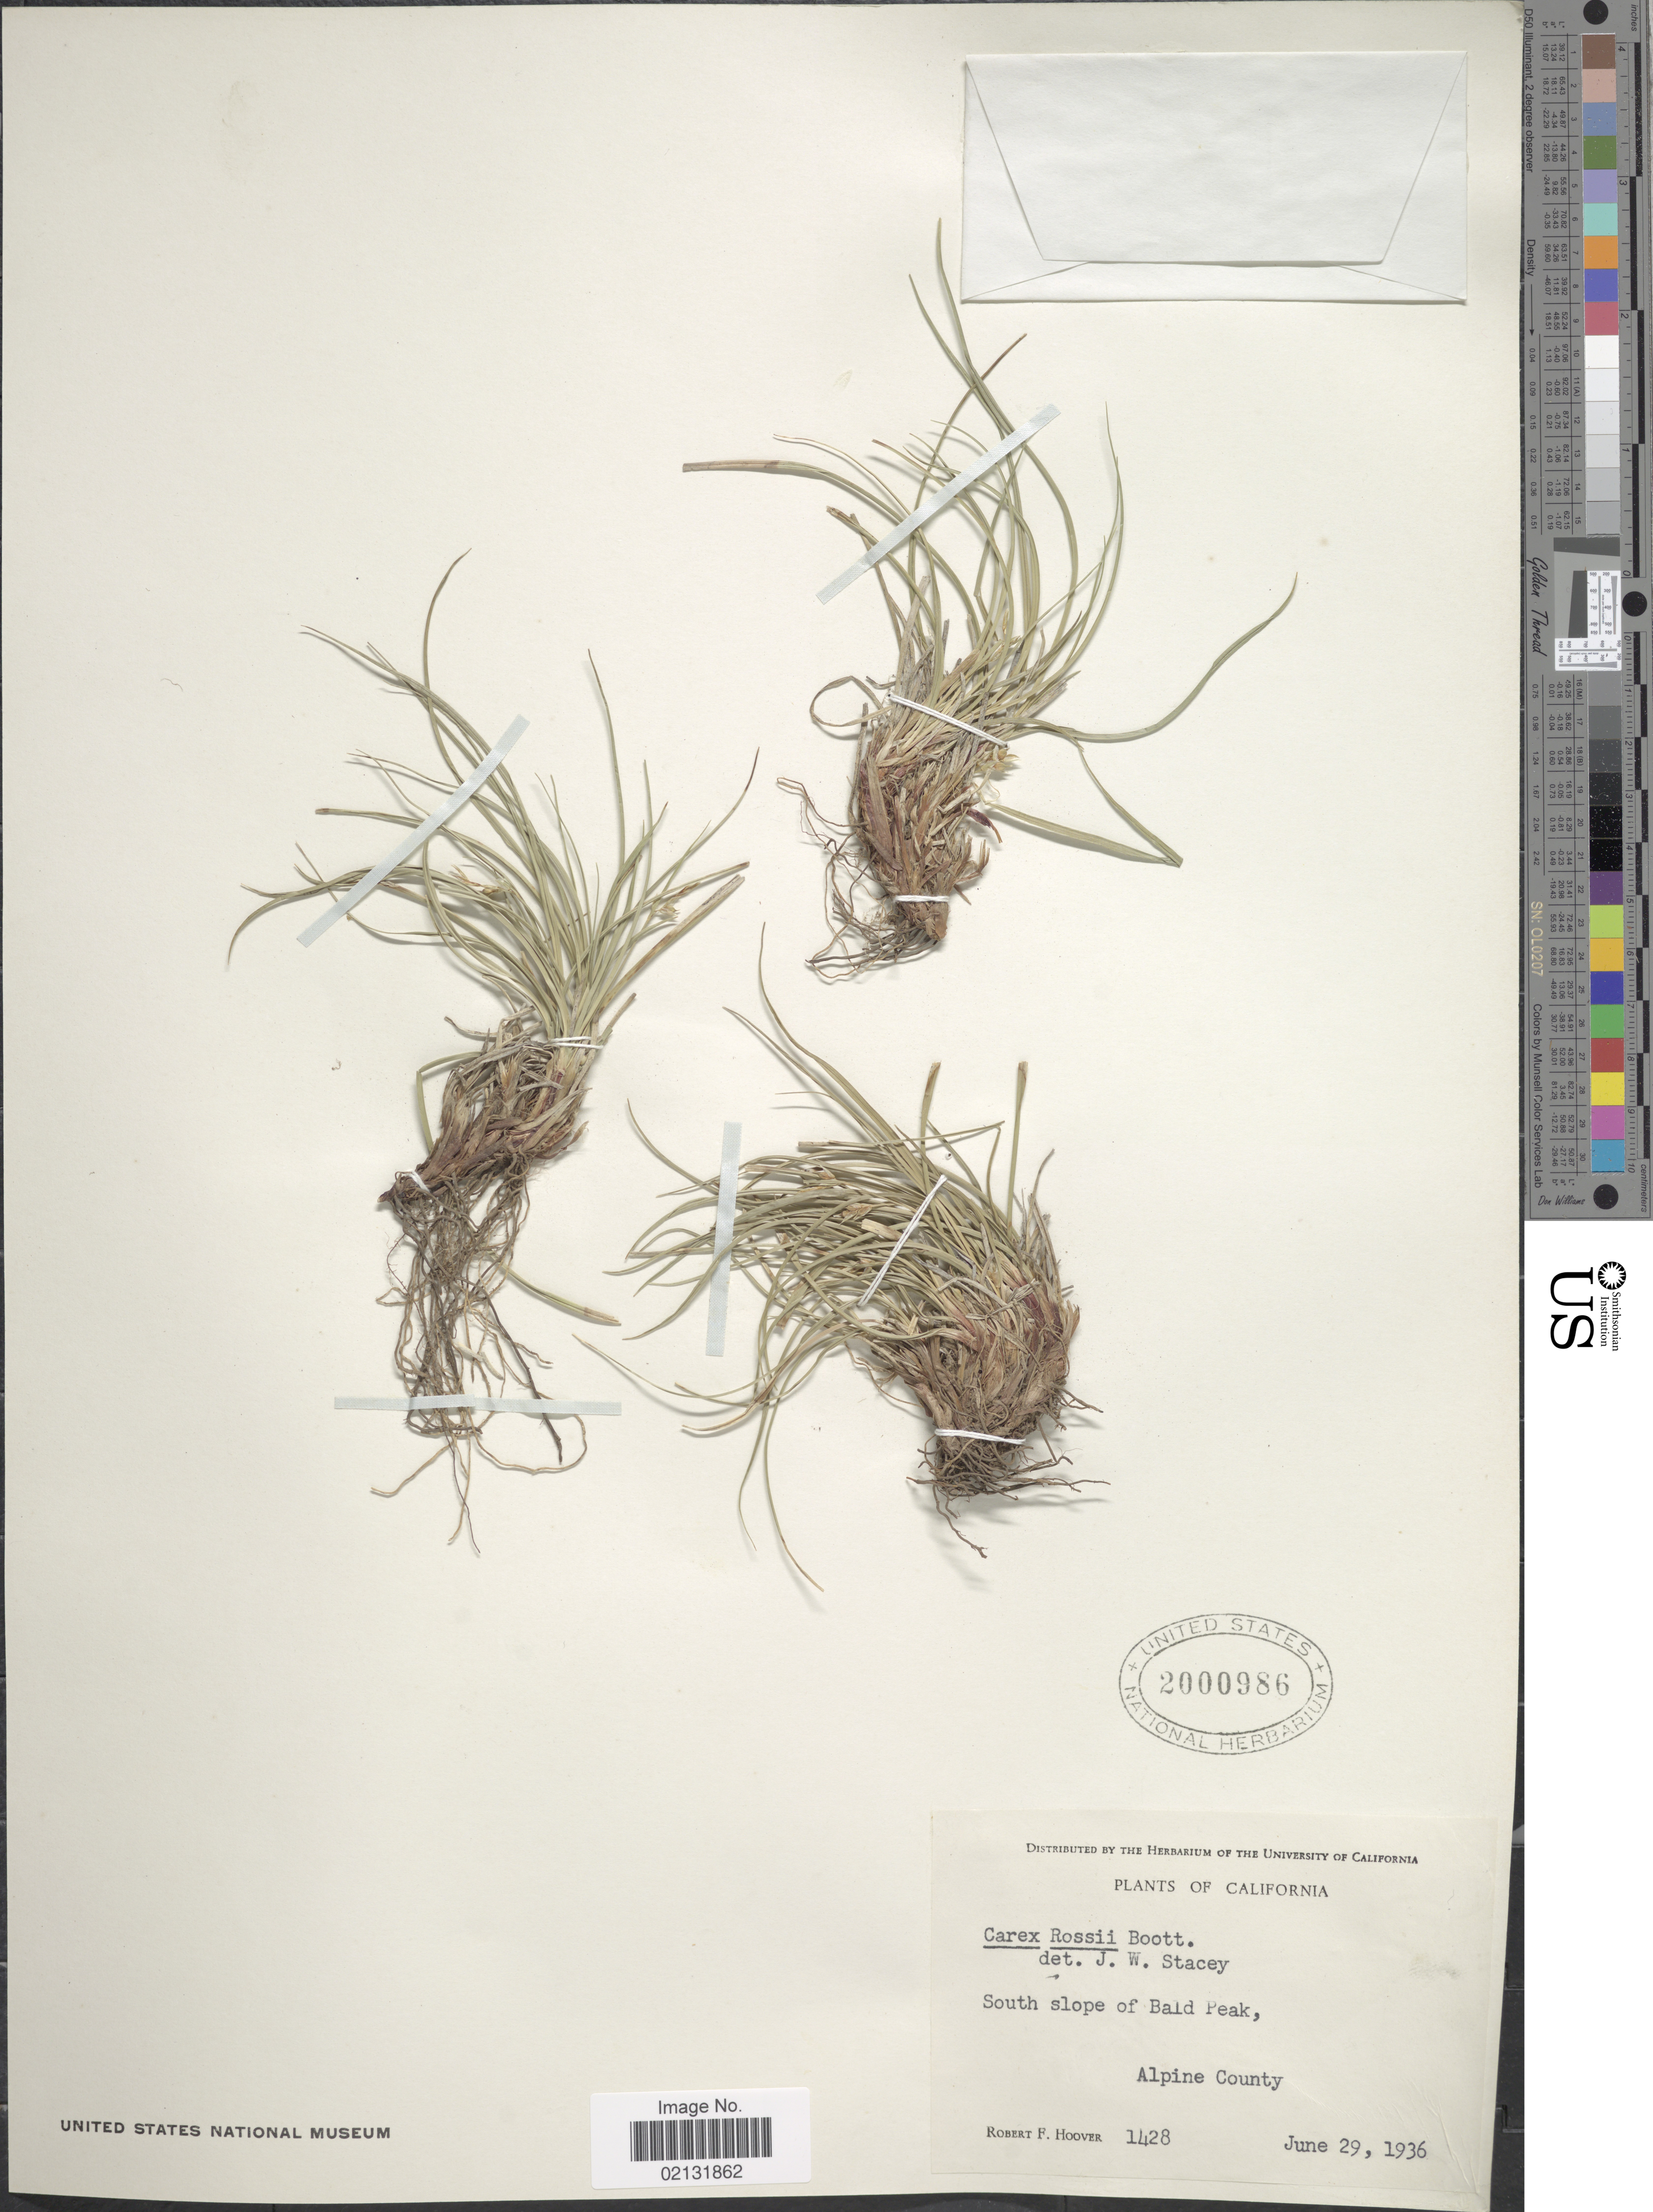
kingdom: Plantae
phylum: Tracheophyta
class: Liliopsida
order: Poales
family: Cyperaceae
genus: Carex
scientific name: Carex rossii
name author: Boott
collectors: R. F. Hoover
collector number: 1428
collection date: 1936-06-29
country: United States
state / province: California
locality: California. South slope of Bald Peak.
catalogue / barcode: US 2000986